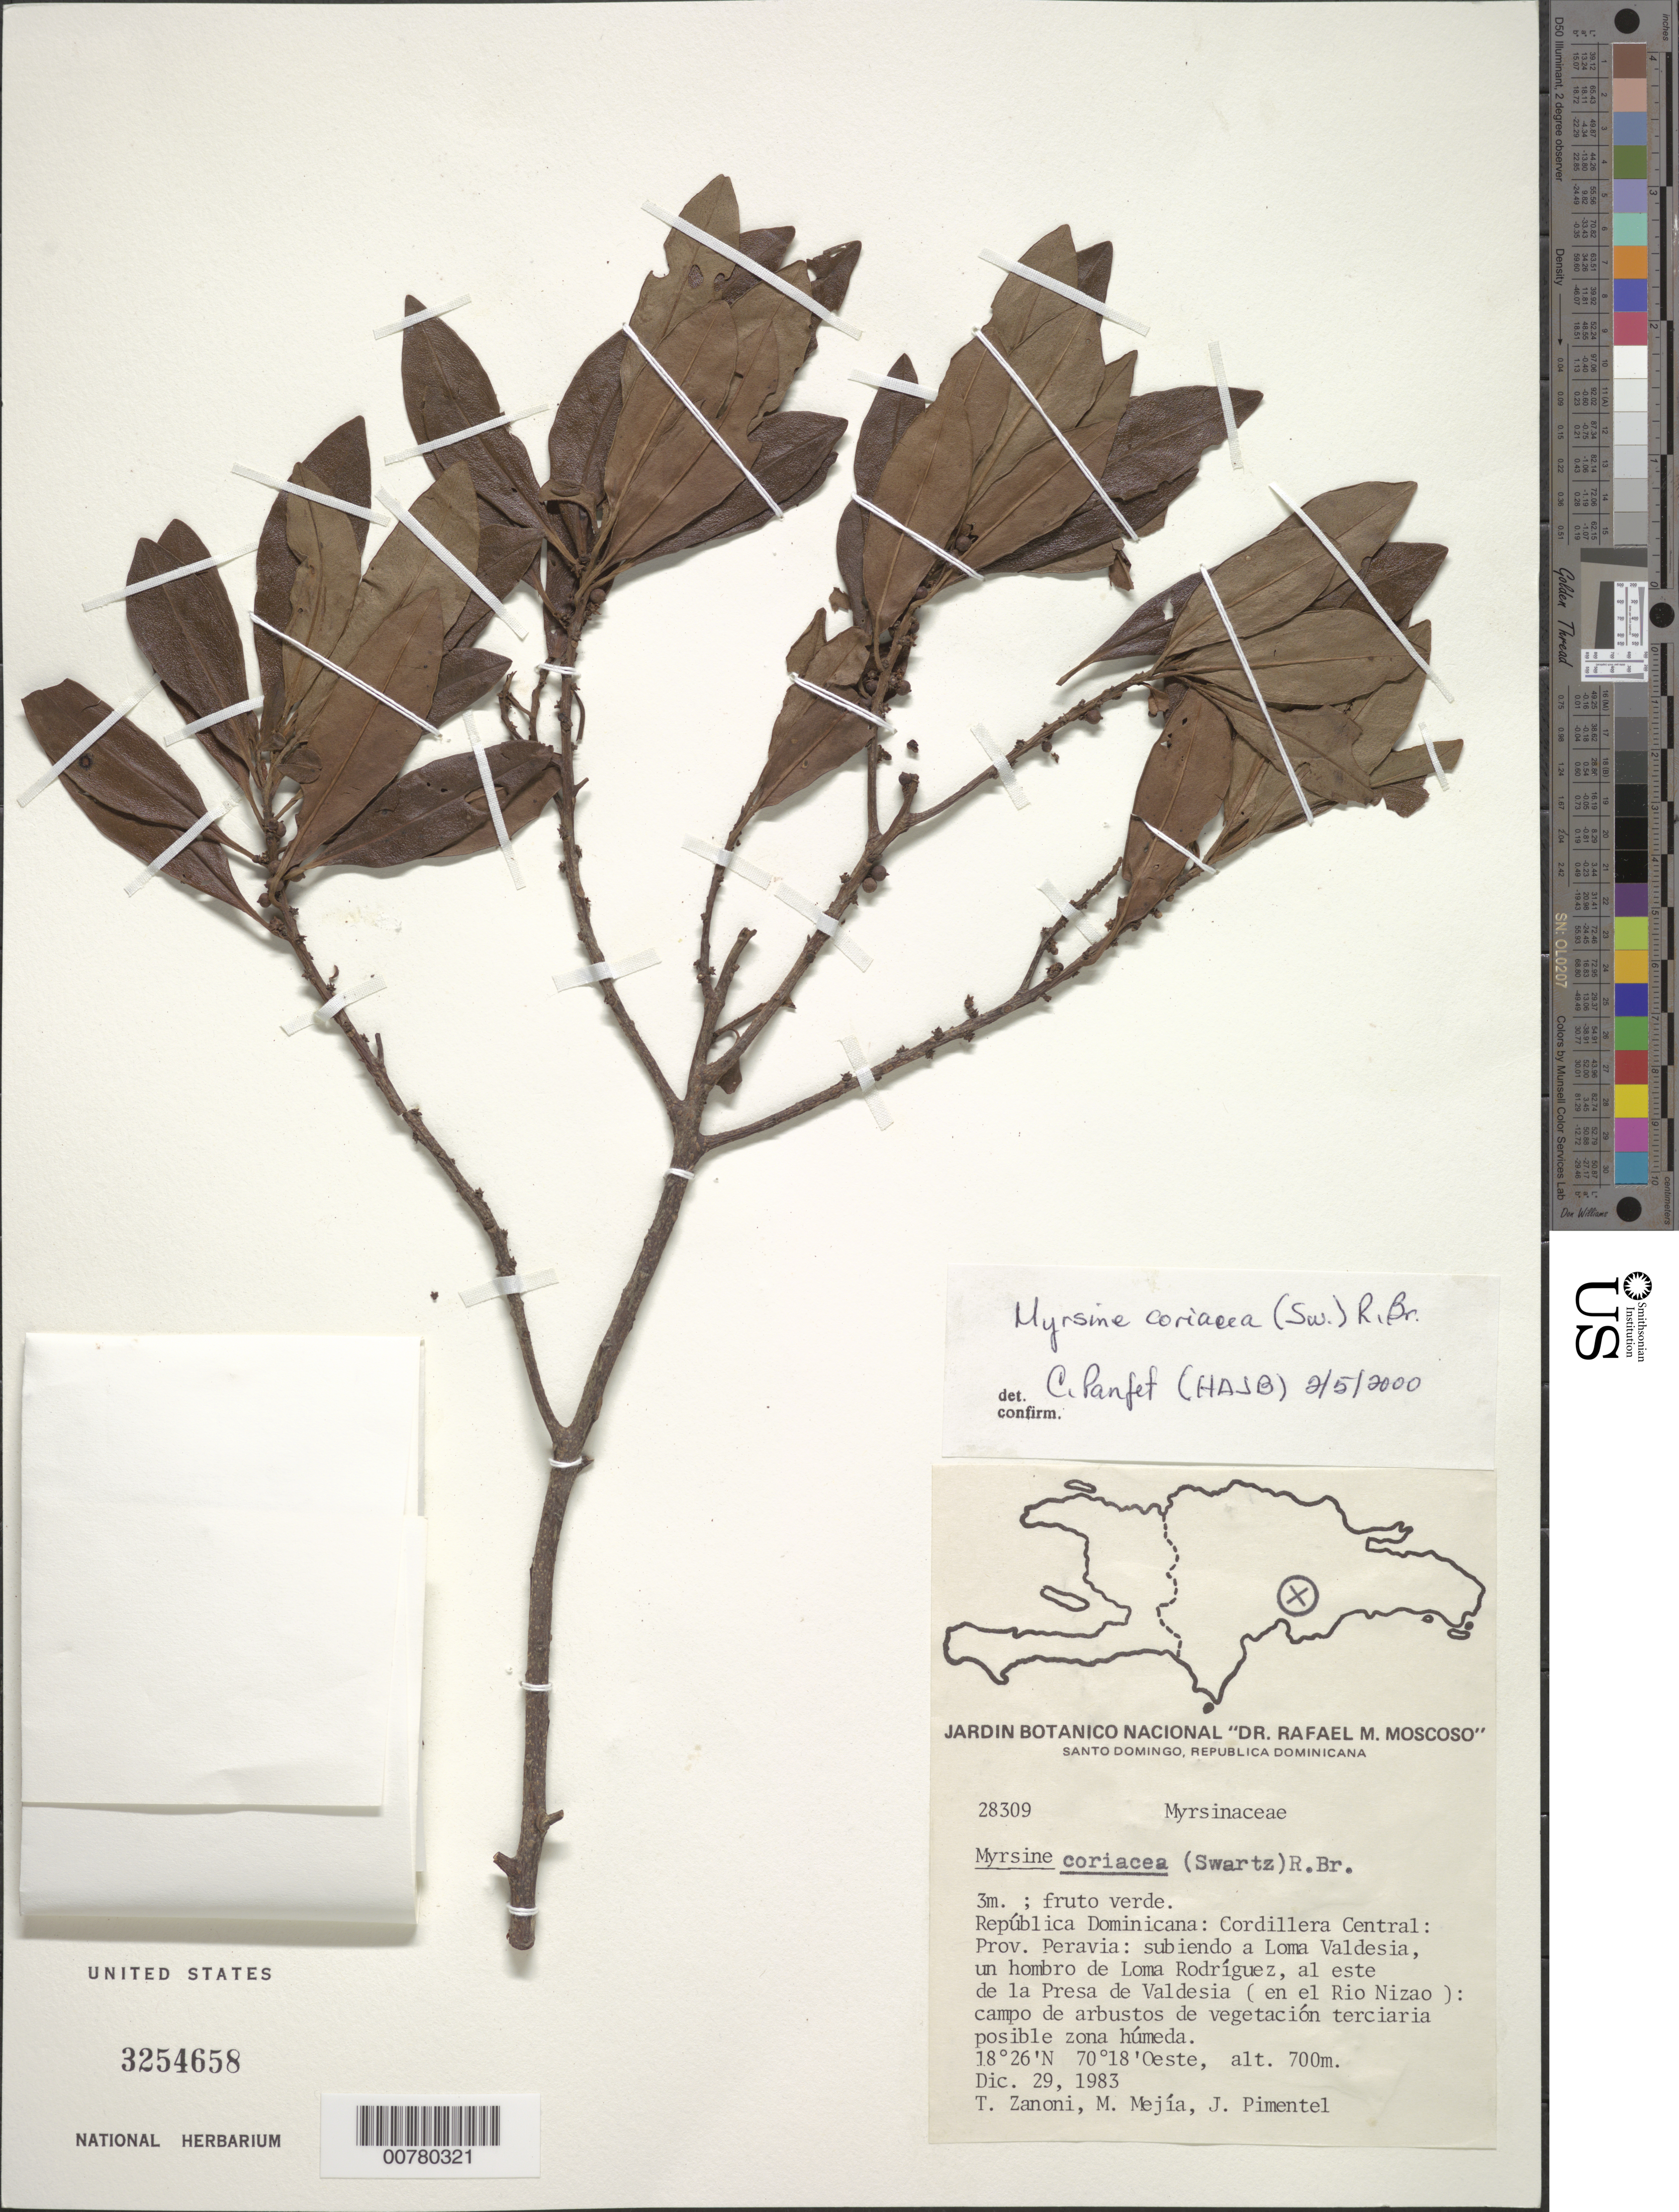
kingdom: Plantae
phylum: Tracheophyta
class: Magnoliopsida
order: Ericales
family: Primulaceae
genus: Myrsine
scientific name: Myrsine coriacea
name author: (Sw.) R. Br. ex Roem. & Schult.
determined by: Panfet, C.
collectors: T. A. Zanoni, M. Mejia & J. Pimentel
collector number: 28309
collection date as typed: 29 Dec 1983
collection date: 1983-12-29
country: Dominican Republic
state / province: Peravia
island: Hispaniola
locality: Cordillera Central, up to Valdesia hill, one shoulder of Rodríguez hill, east of La Presa de Valdesia (in Nizao River).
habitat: Shrubs field of terciary vegetation, possible humid zone.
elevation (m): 700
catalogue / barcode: US 3254658